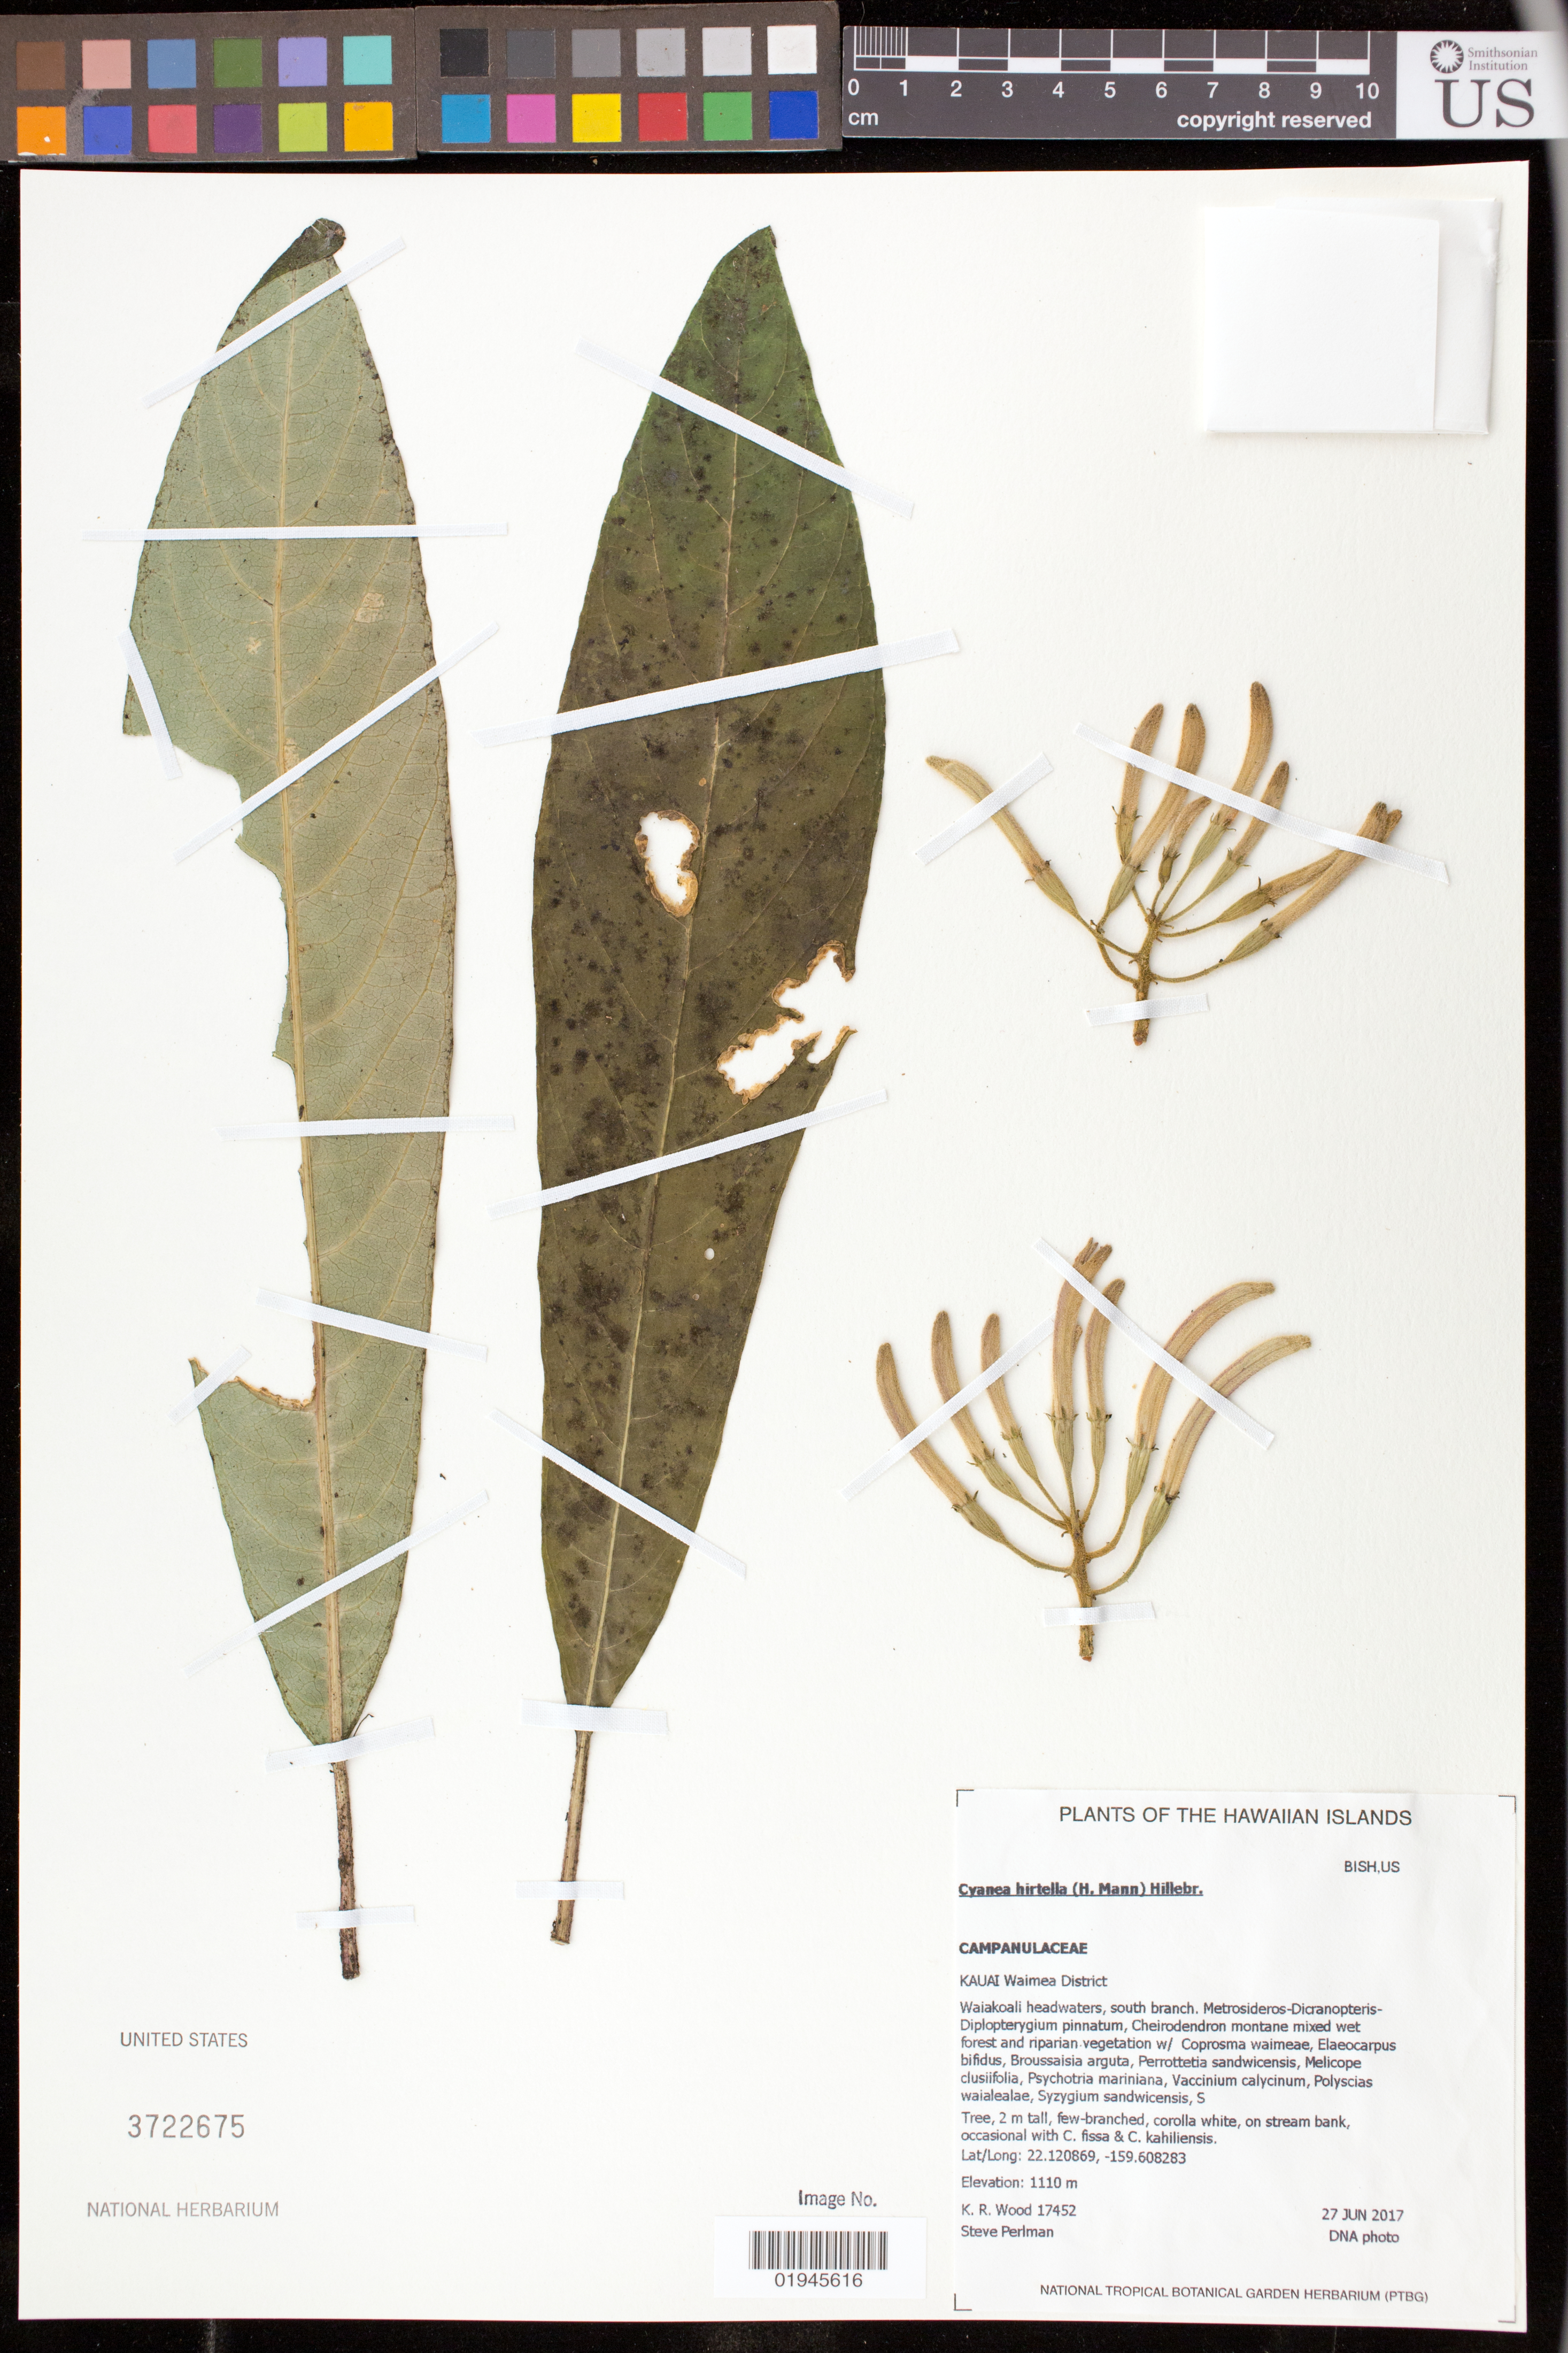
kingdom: Plantae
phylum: Tracheophyta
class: Magnoliopsida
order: Asterales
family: Campanulaceae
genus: Cyanea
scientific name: Cyanea hirtella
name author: (H. Mann) Hillebr.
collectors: K. R. Wood & S. P. Perlman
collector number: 17452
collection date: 2017-06-27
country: United States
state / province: Hawaii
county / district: Kauai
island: Kaua'i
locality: Waimea District, Waiakoali headwaters, south branch, on stream bank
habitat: Montane mixed wet forest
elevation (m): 1110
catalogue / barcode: US 3722675